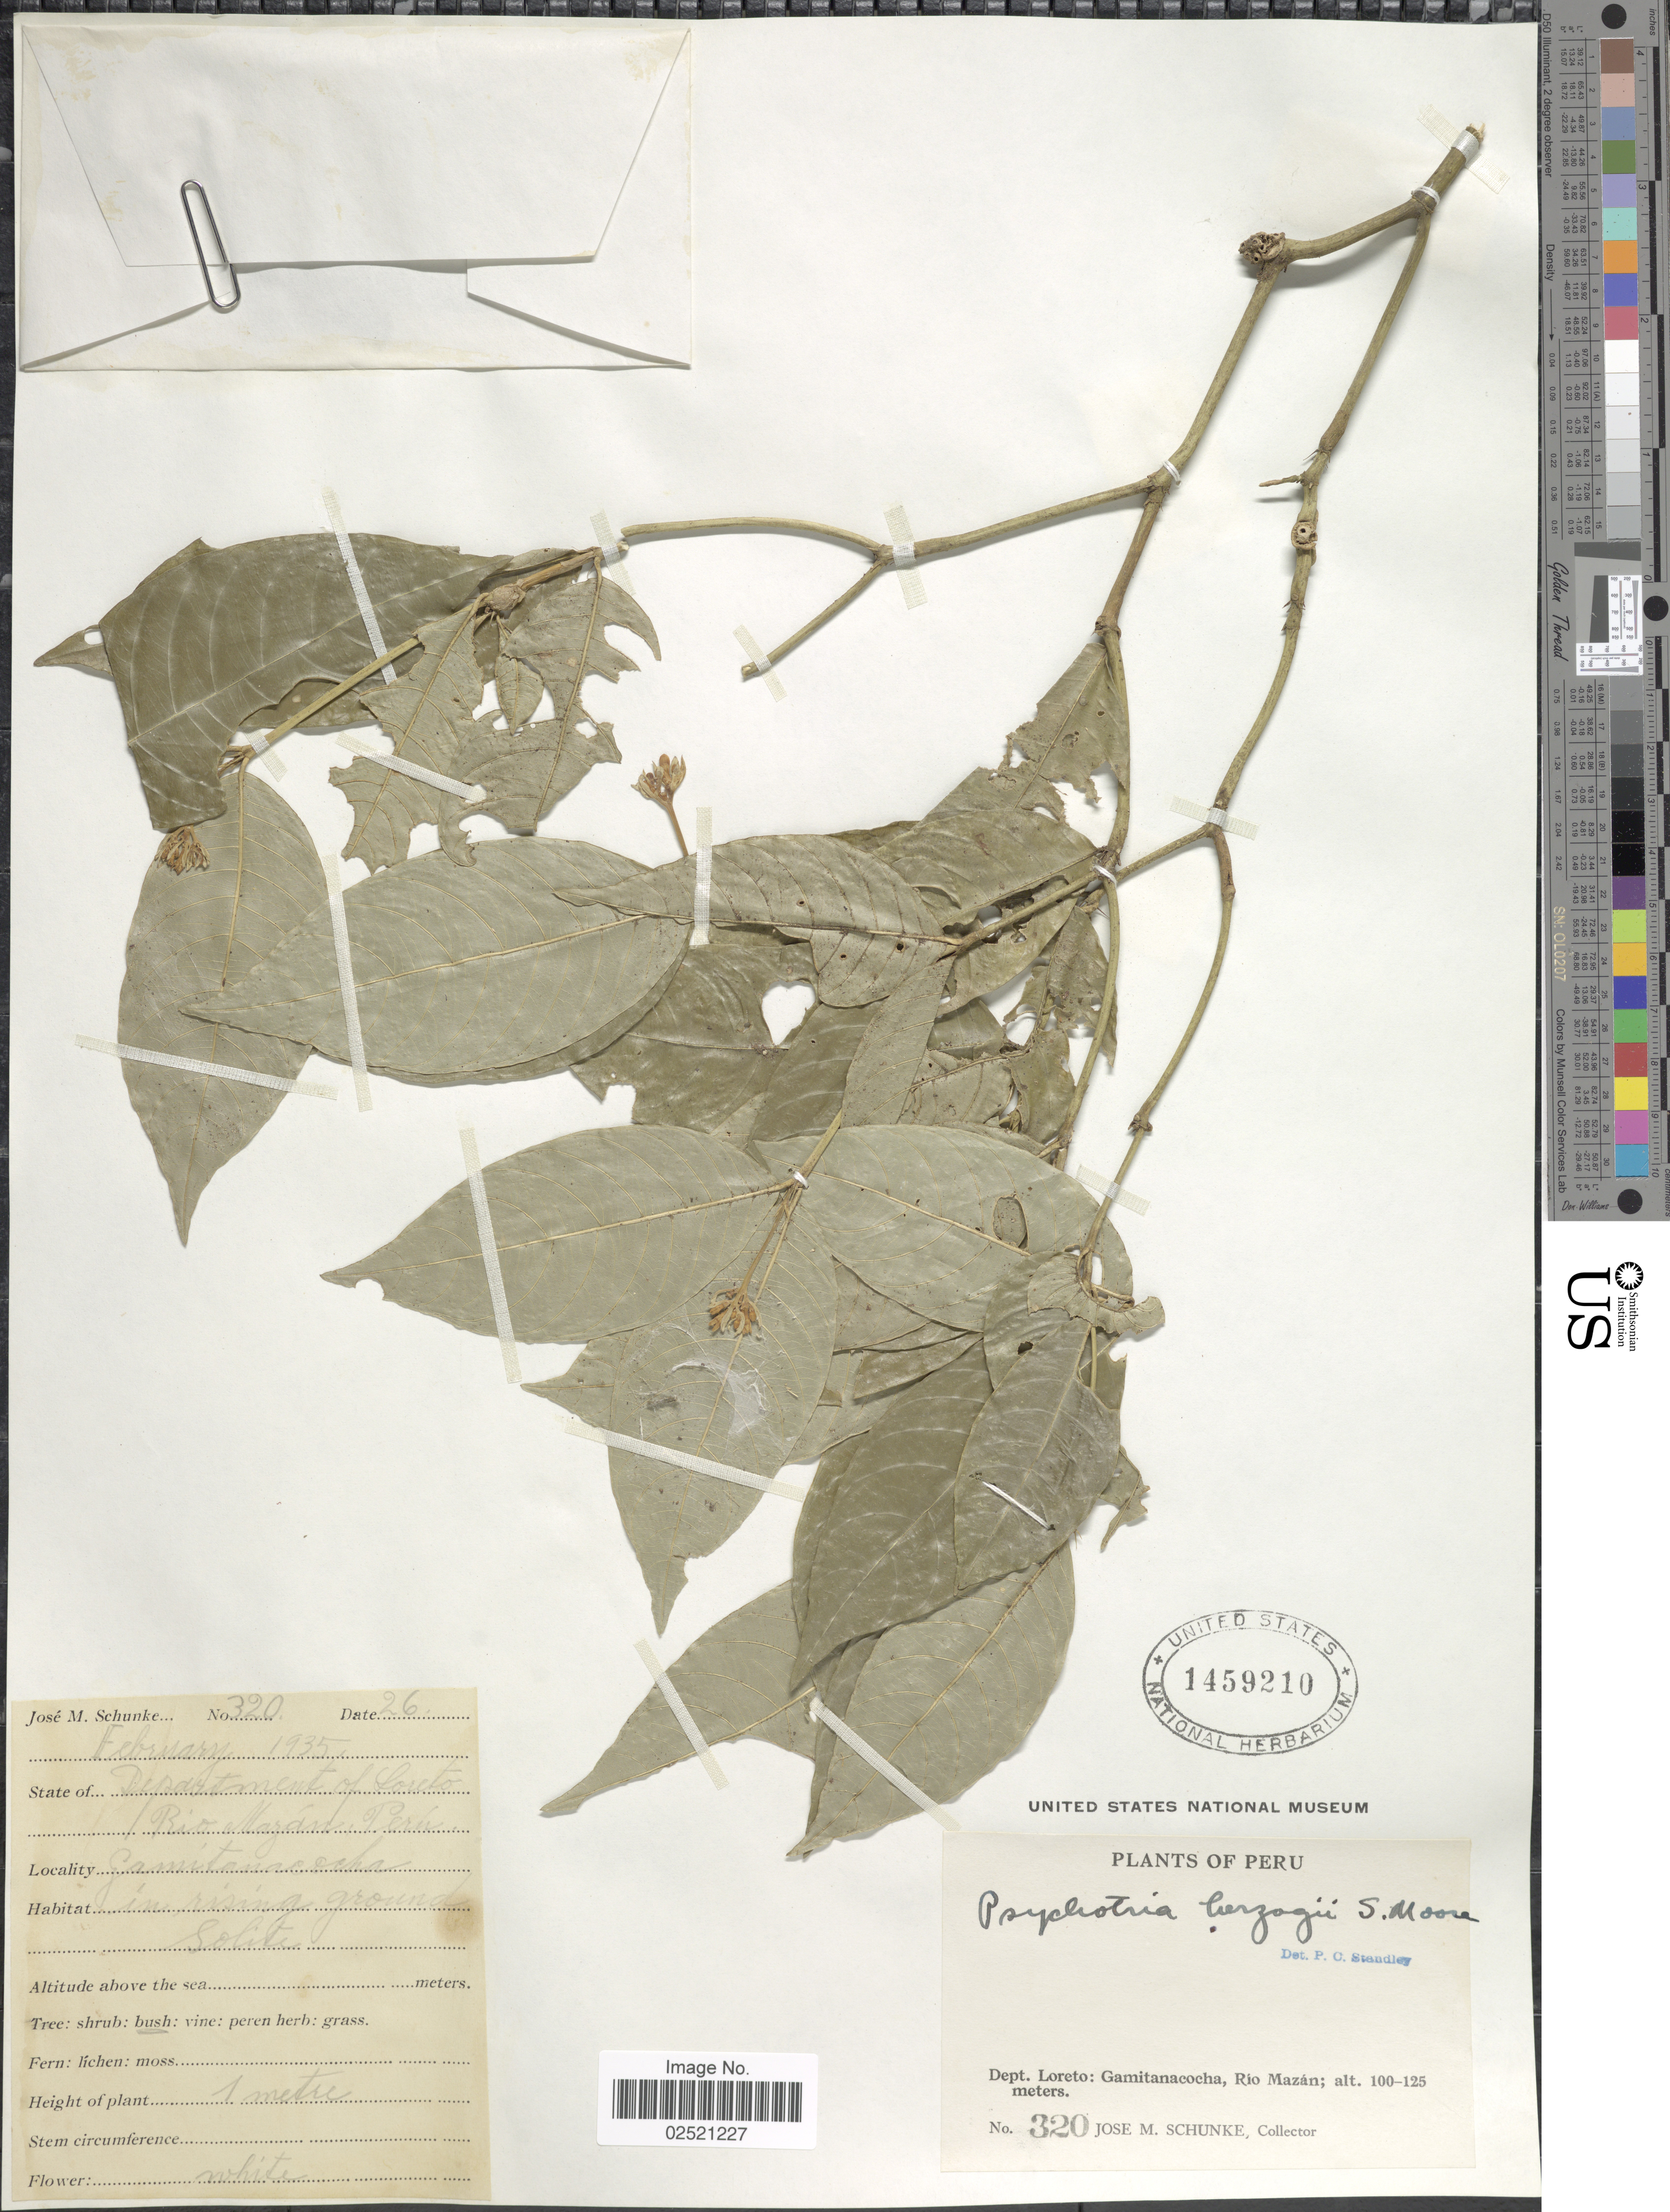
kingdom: Plantae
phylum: Tracheophyta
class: Magnoliopsida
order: Gentianales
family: Rubiaceae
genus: Psychotria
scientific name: Psychotria herzogii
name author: S. Moore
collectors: J. M. Schunke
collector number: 320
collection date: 1935-02-26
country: Peru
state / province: Loreto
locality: Gamitanacocha, Rio Mazan, in rising ground.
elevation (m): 100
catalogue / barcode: US 1459210